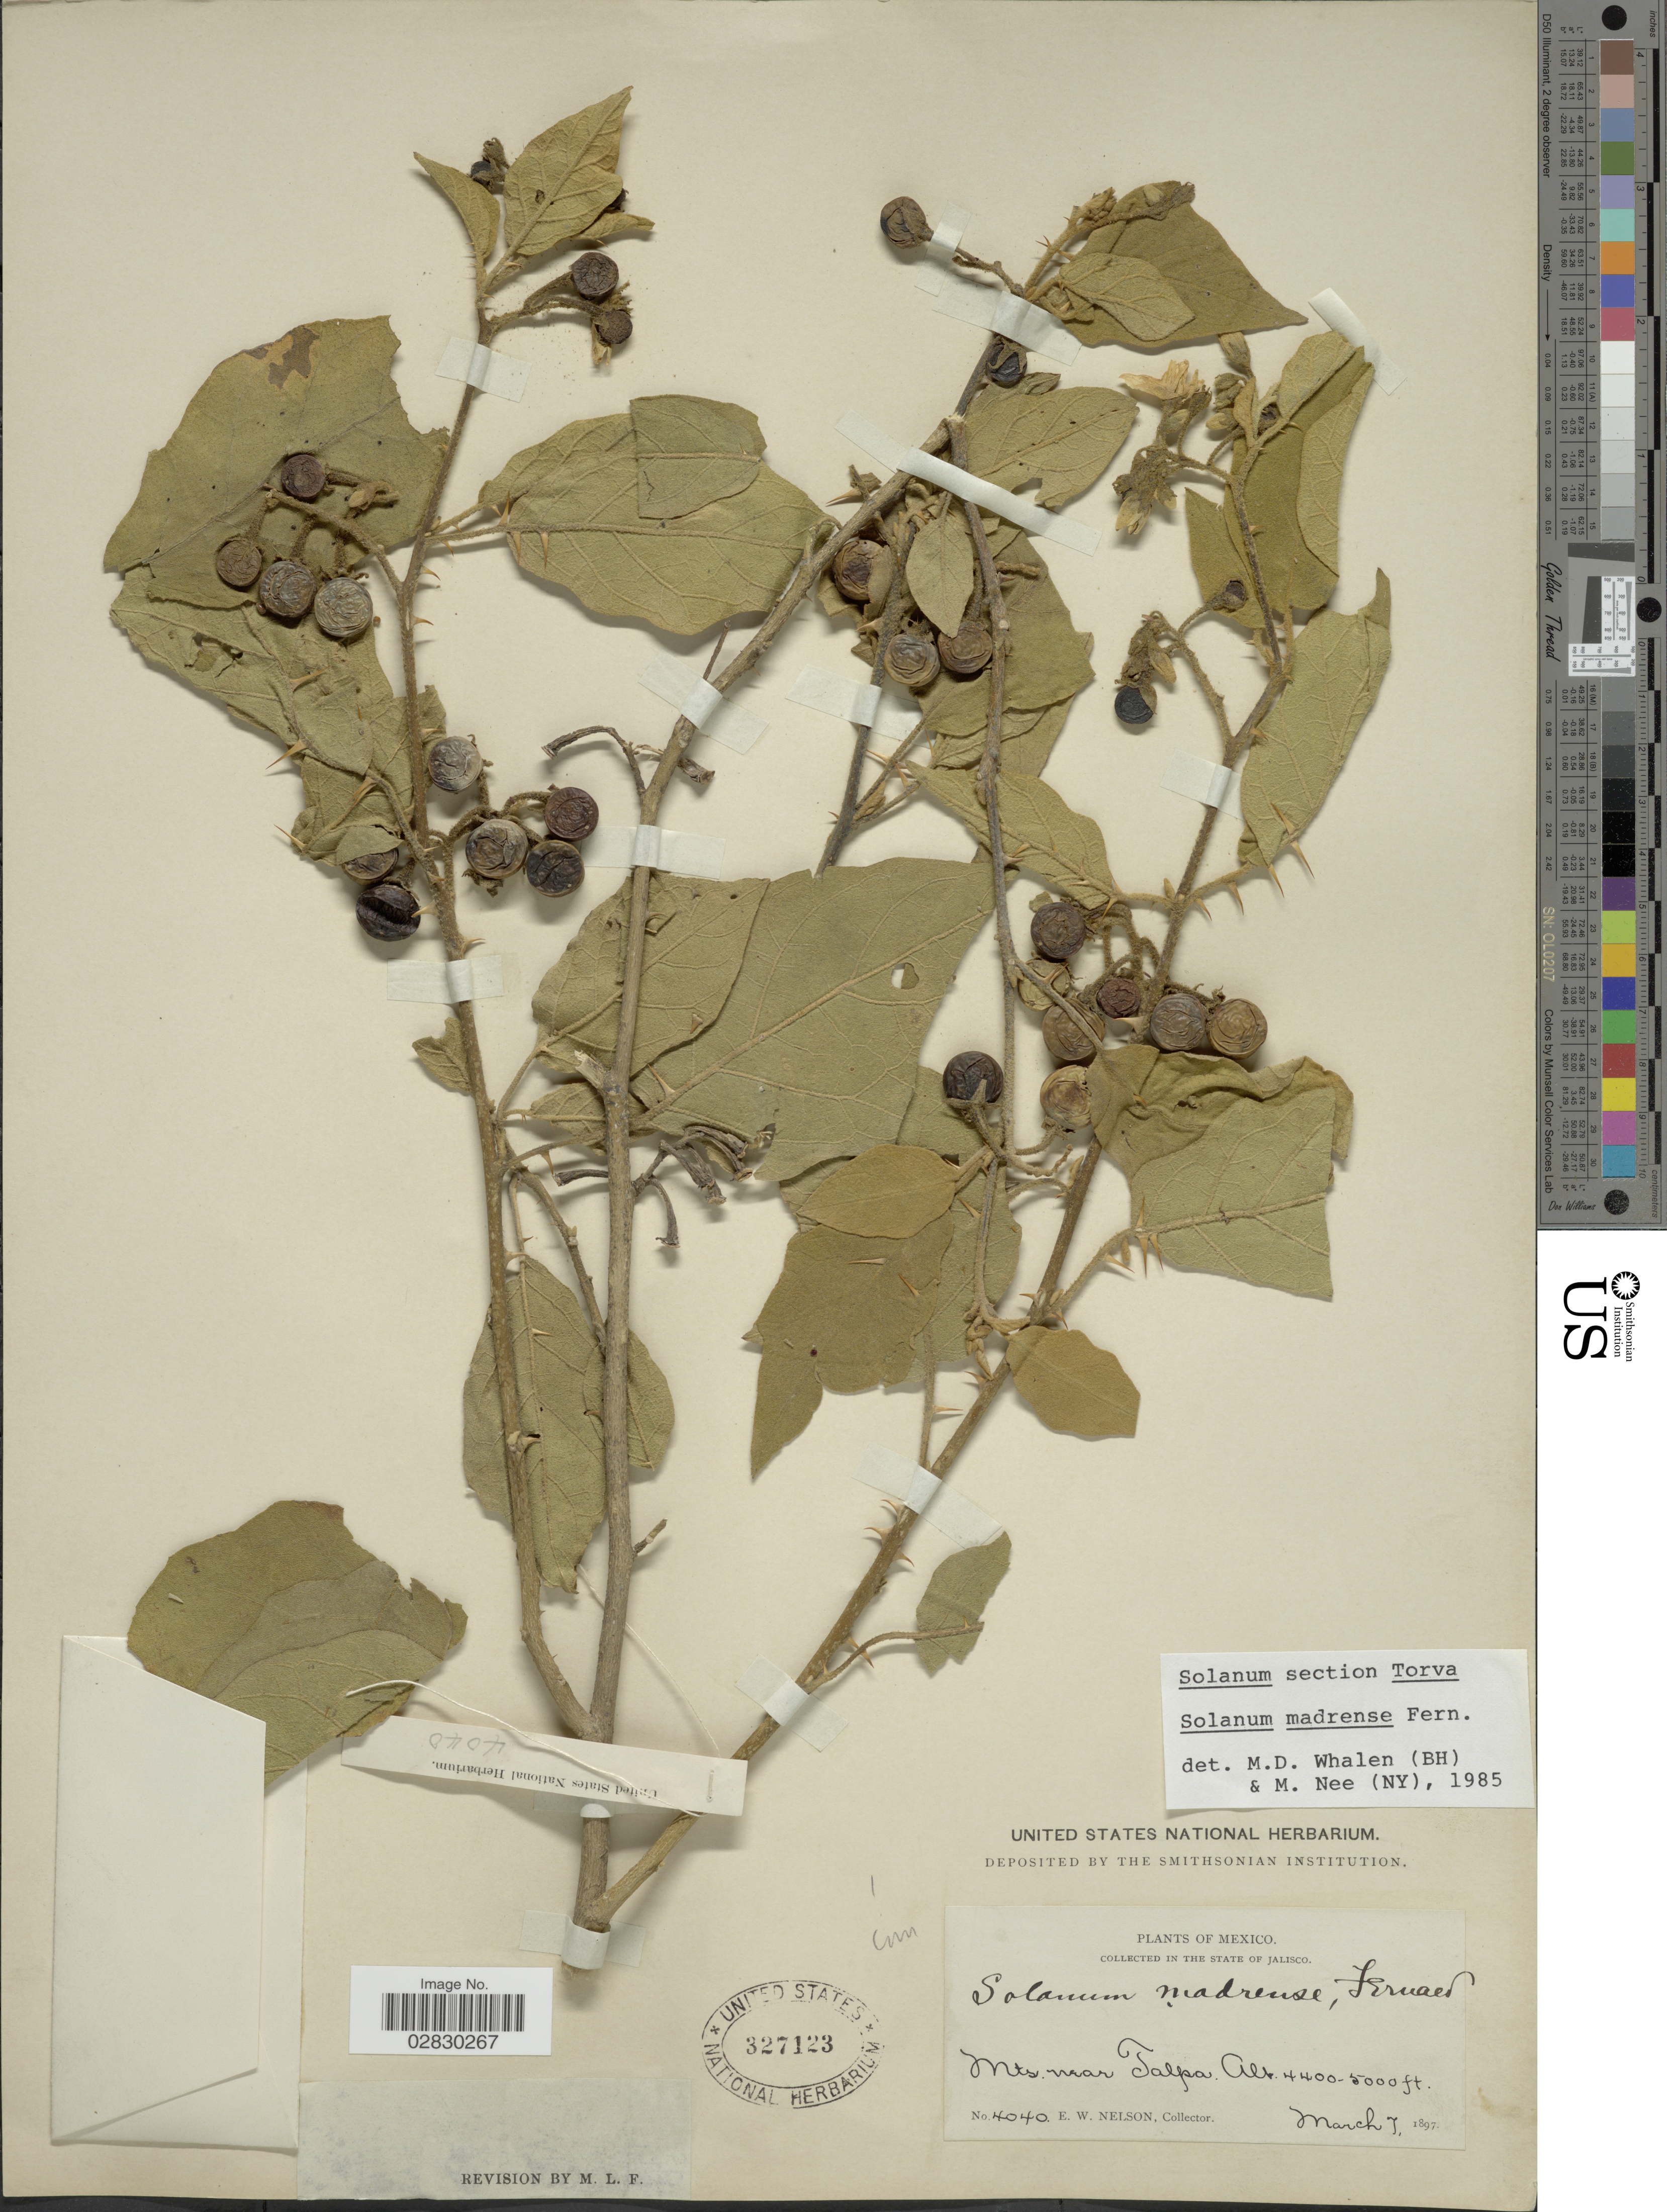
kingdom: Plantae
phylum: Tracheophyta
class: Magnoliopsida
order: Solanales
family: Solanaceae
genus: Solanum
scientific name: Solanum madrense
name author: Fernald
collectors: E. W. Nelson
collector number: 4040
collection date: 1897-03-07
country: Mexico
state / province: Jalisco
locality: Mts. near Talpa.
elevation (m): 1341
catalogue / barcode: US 327123